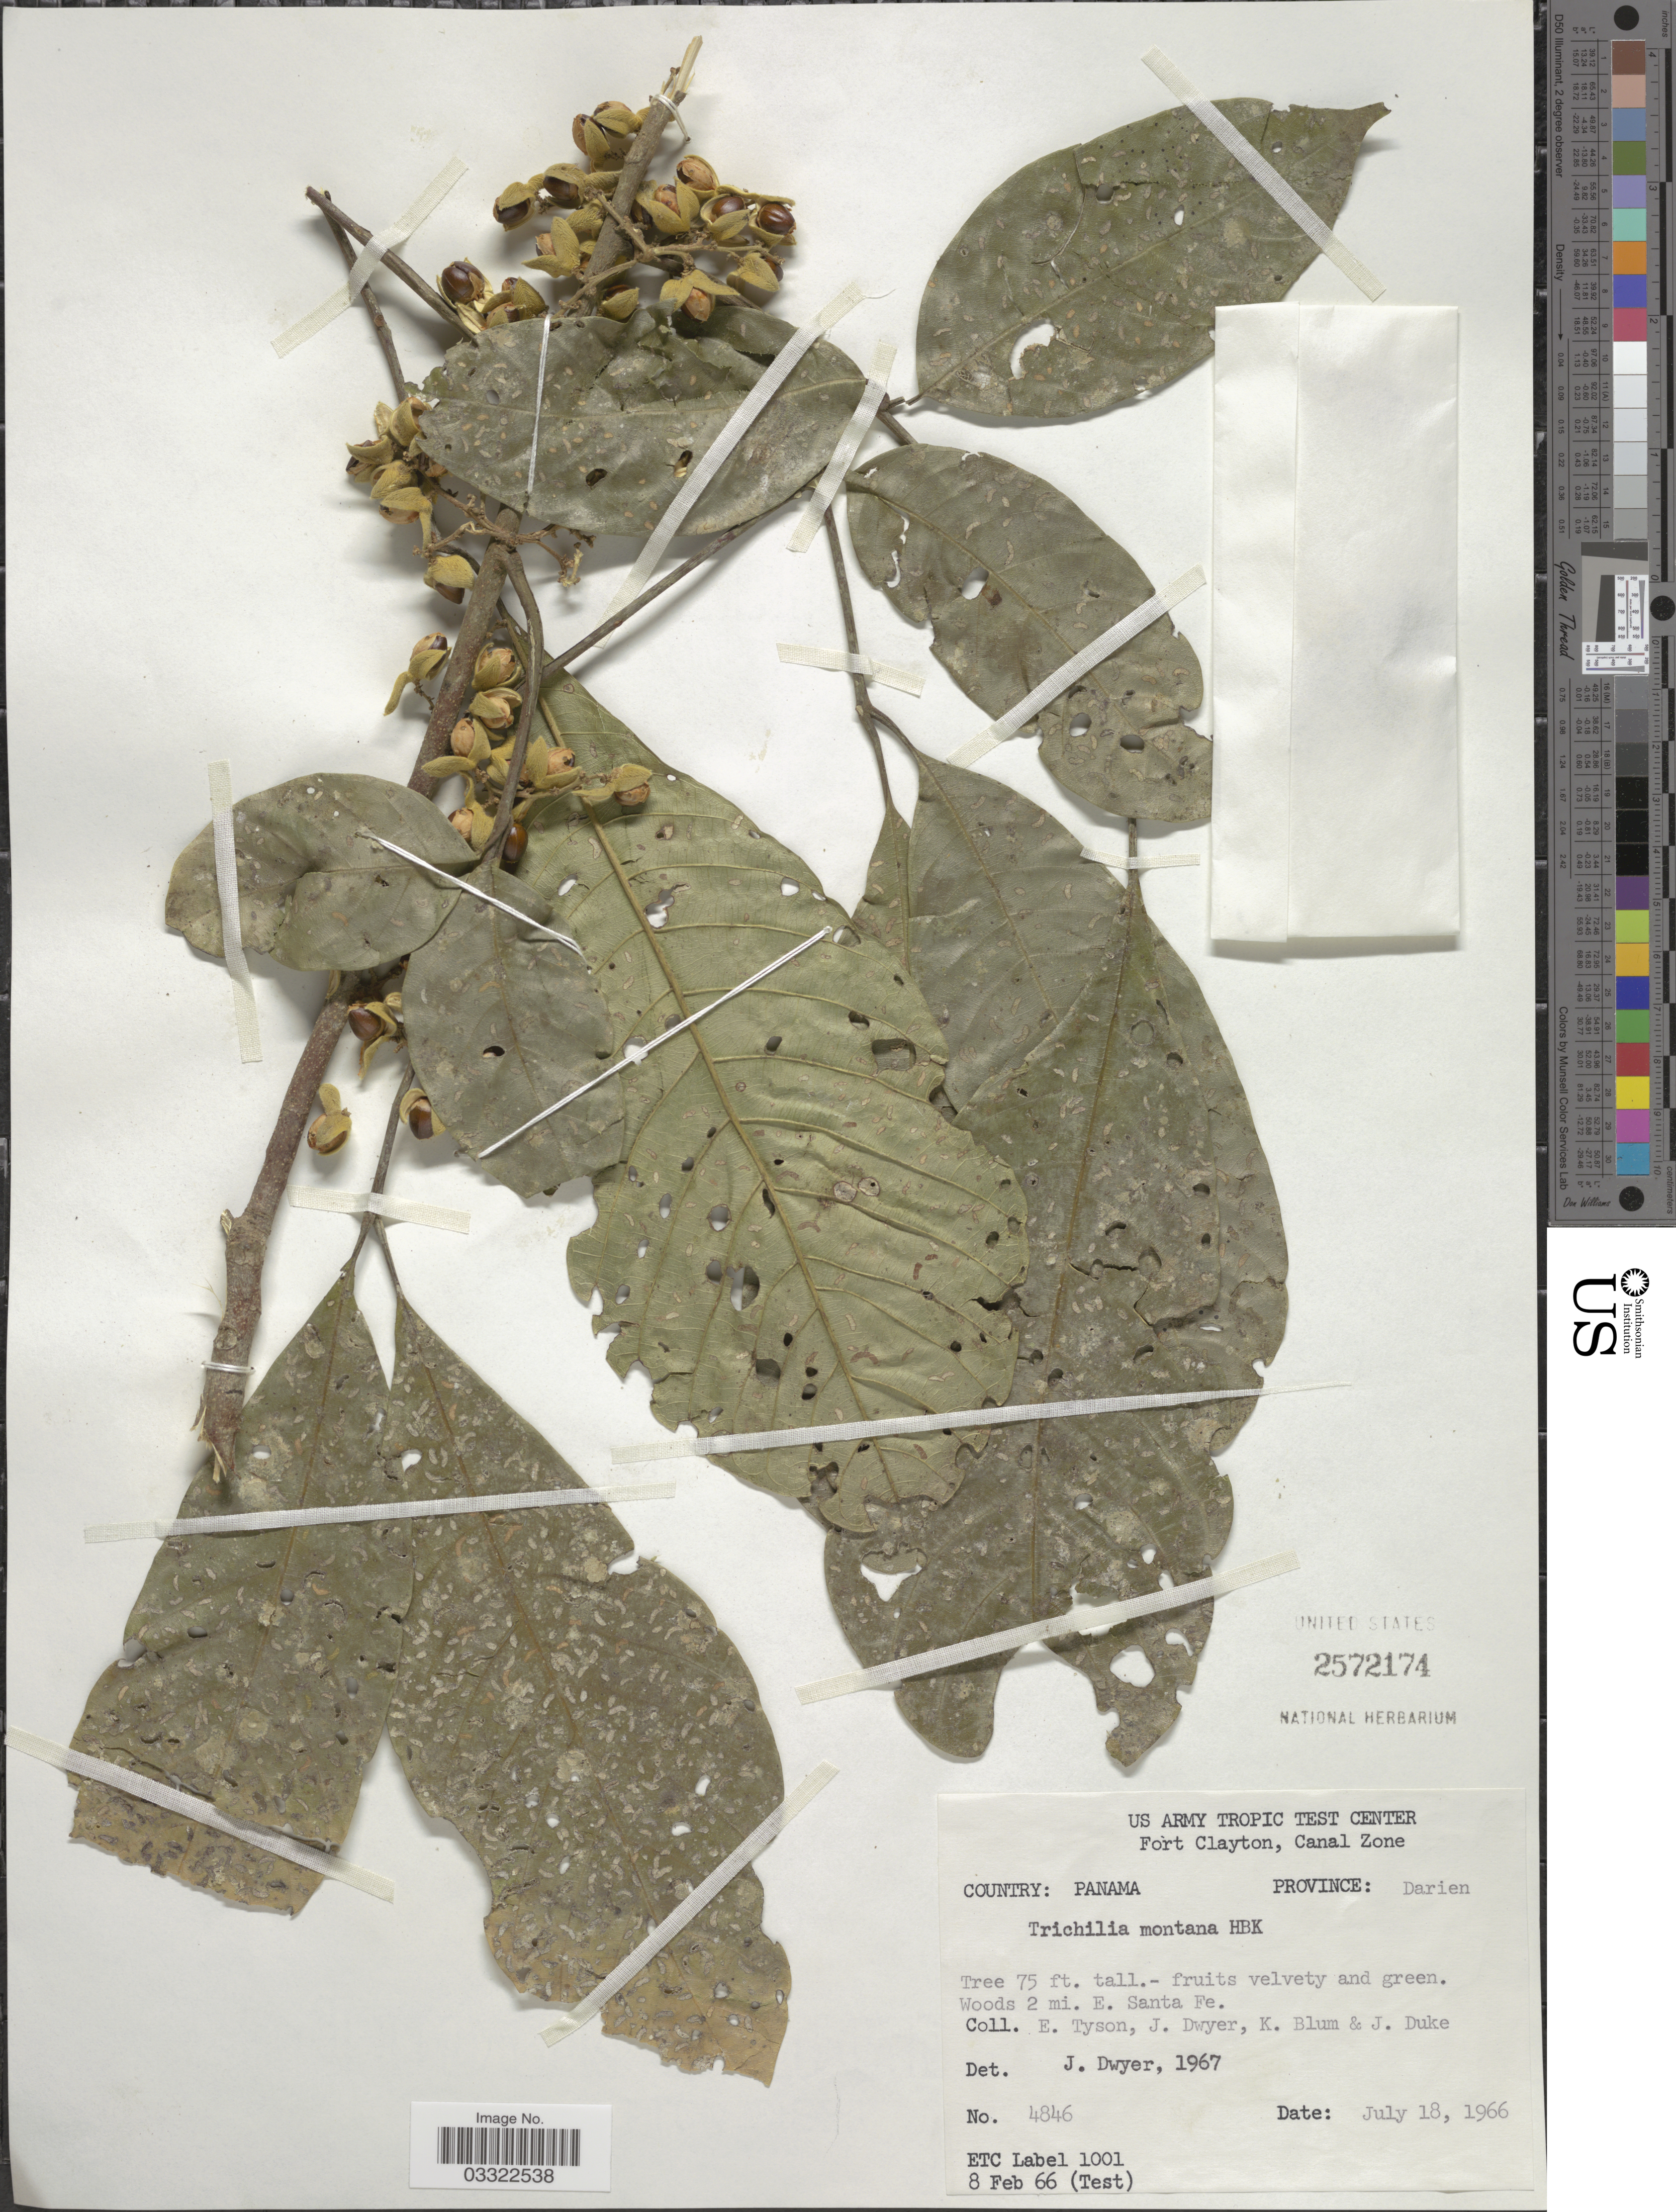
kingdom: Plantae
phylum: Tracheophyta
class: Magnoliopsida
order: Sapindales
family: Meliaceae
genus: Trichilia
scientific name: Trichilia montana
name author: Kunth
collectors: E. Tyson, J. Dwyer, K. Blum & J. Duke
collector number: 4846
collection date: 1966-07-18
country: Panama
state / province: Darién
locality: Woods 2 mi. E. Santa Fe.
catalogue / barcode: US 2572174